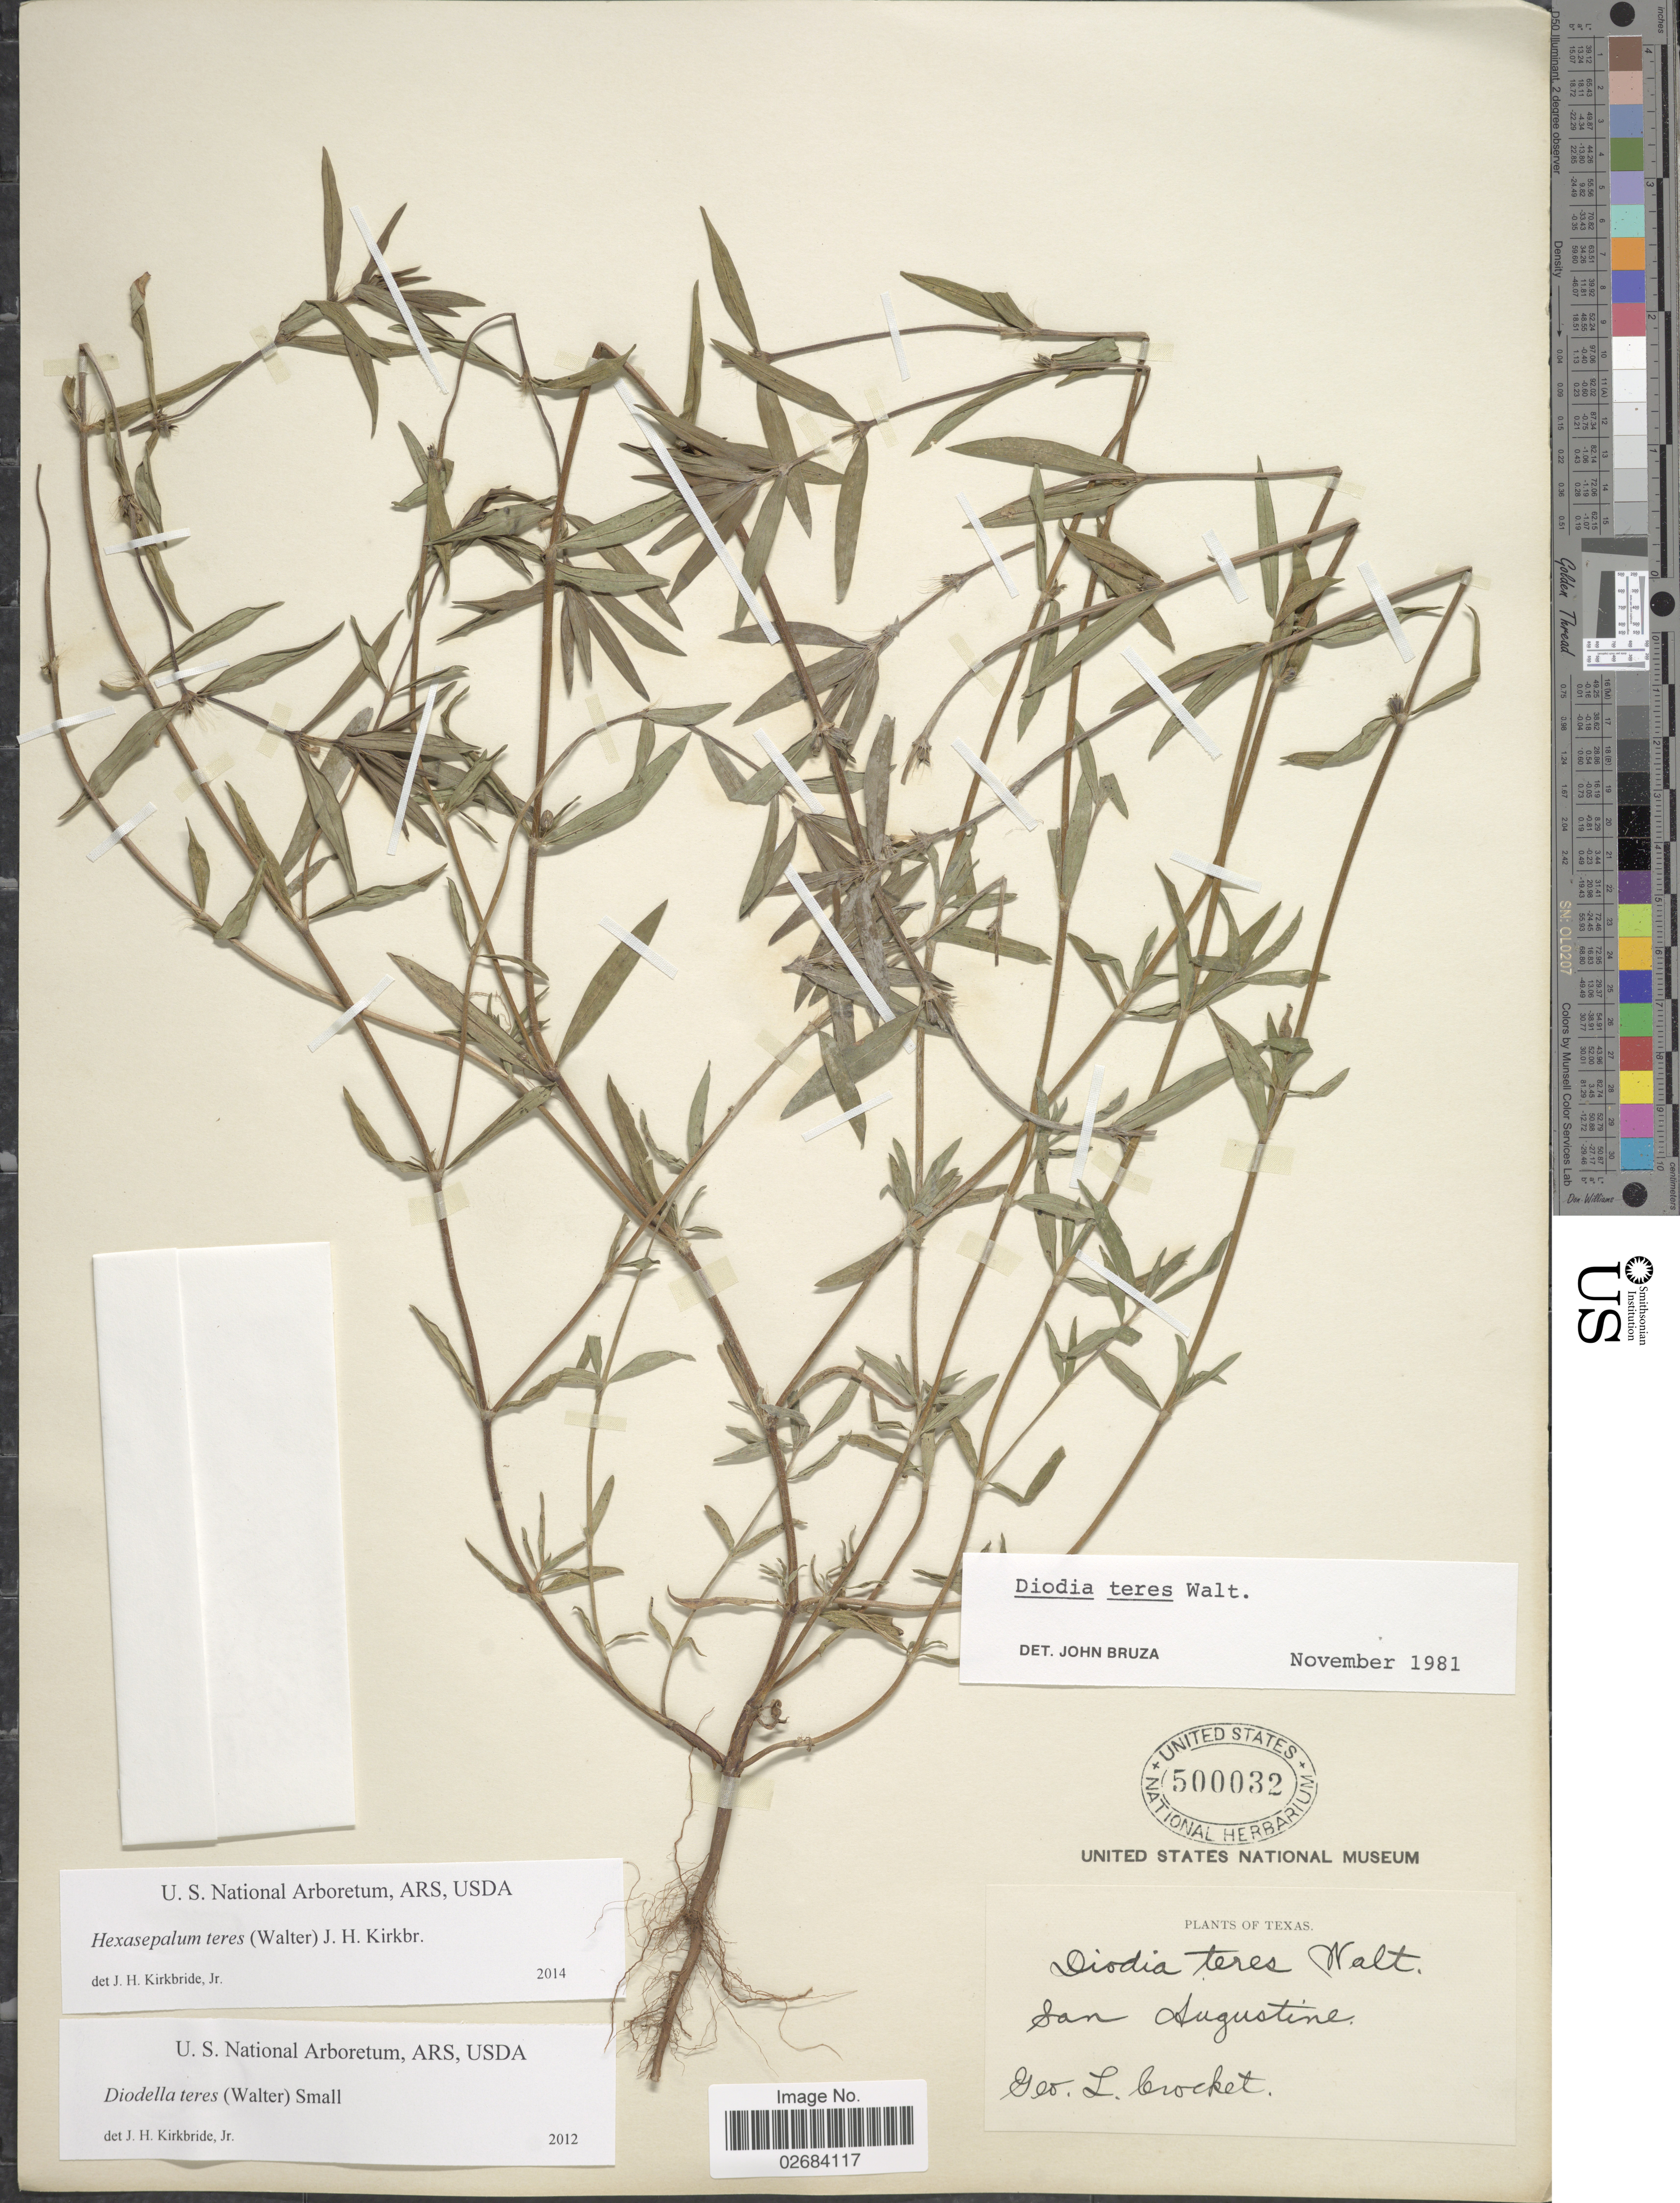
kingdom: Plantae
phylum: Tracheophyta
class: Magnoliopsida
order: Gentianales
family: Rubiaceae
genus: Diodia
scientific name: Diodia teres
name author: Walter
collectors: G. Crocket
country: United States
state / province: Texas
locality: San Augustine.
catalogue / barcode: US 500032